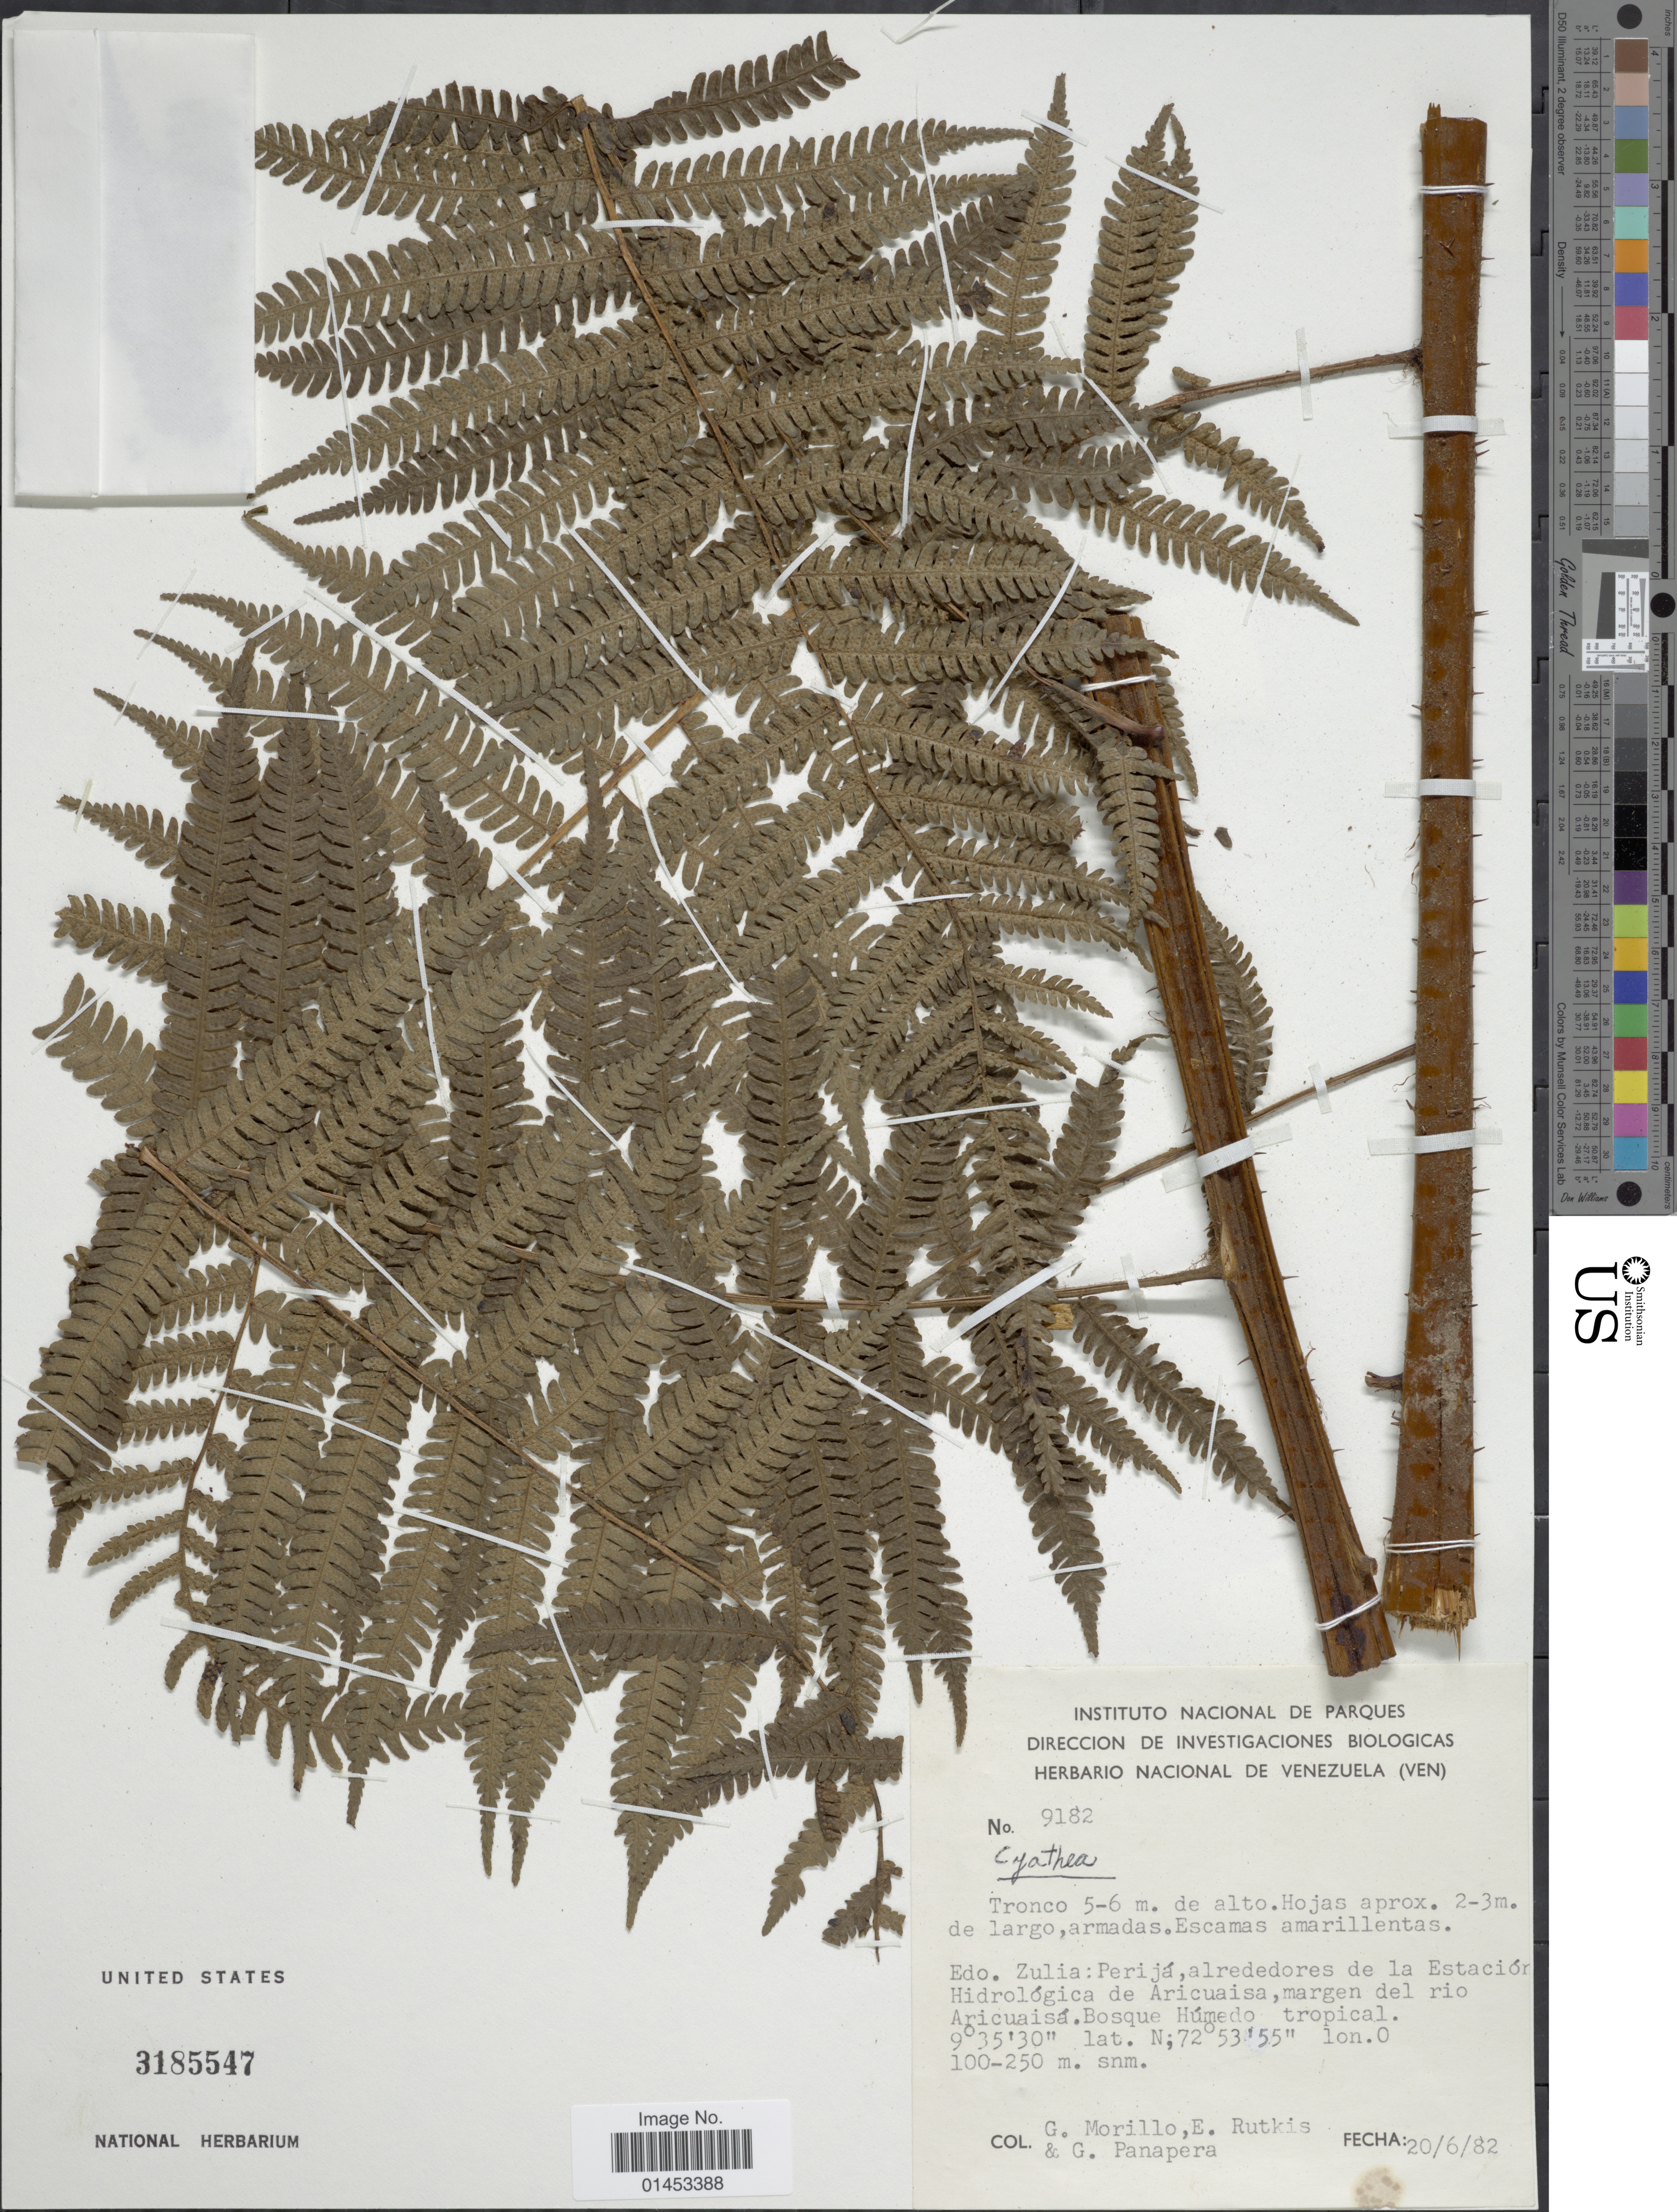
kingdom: Plantae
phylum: Tracheophyta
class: Polypodiopsida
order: Cyatheales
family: Cyatheaceae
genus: Cyathea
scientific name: Cyathea sp.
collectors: G. Morillo, E. Rutkis, G. Panapera & G. Panapera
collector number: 9182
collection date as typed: Transcribed d/m/y: 20/6/82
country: Venezuela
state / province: Zulia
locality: Edo. Zulia: Perijá, alrededores de la Estacion Hidrologica de Aricuaisa, margen del rio Agricuasá, Bosque Húmedp tropical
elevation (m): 100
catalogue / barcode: US 3185547